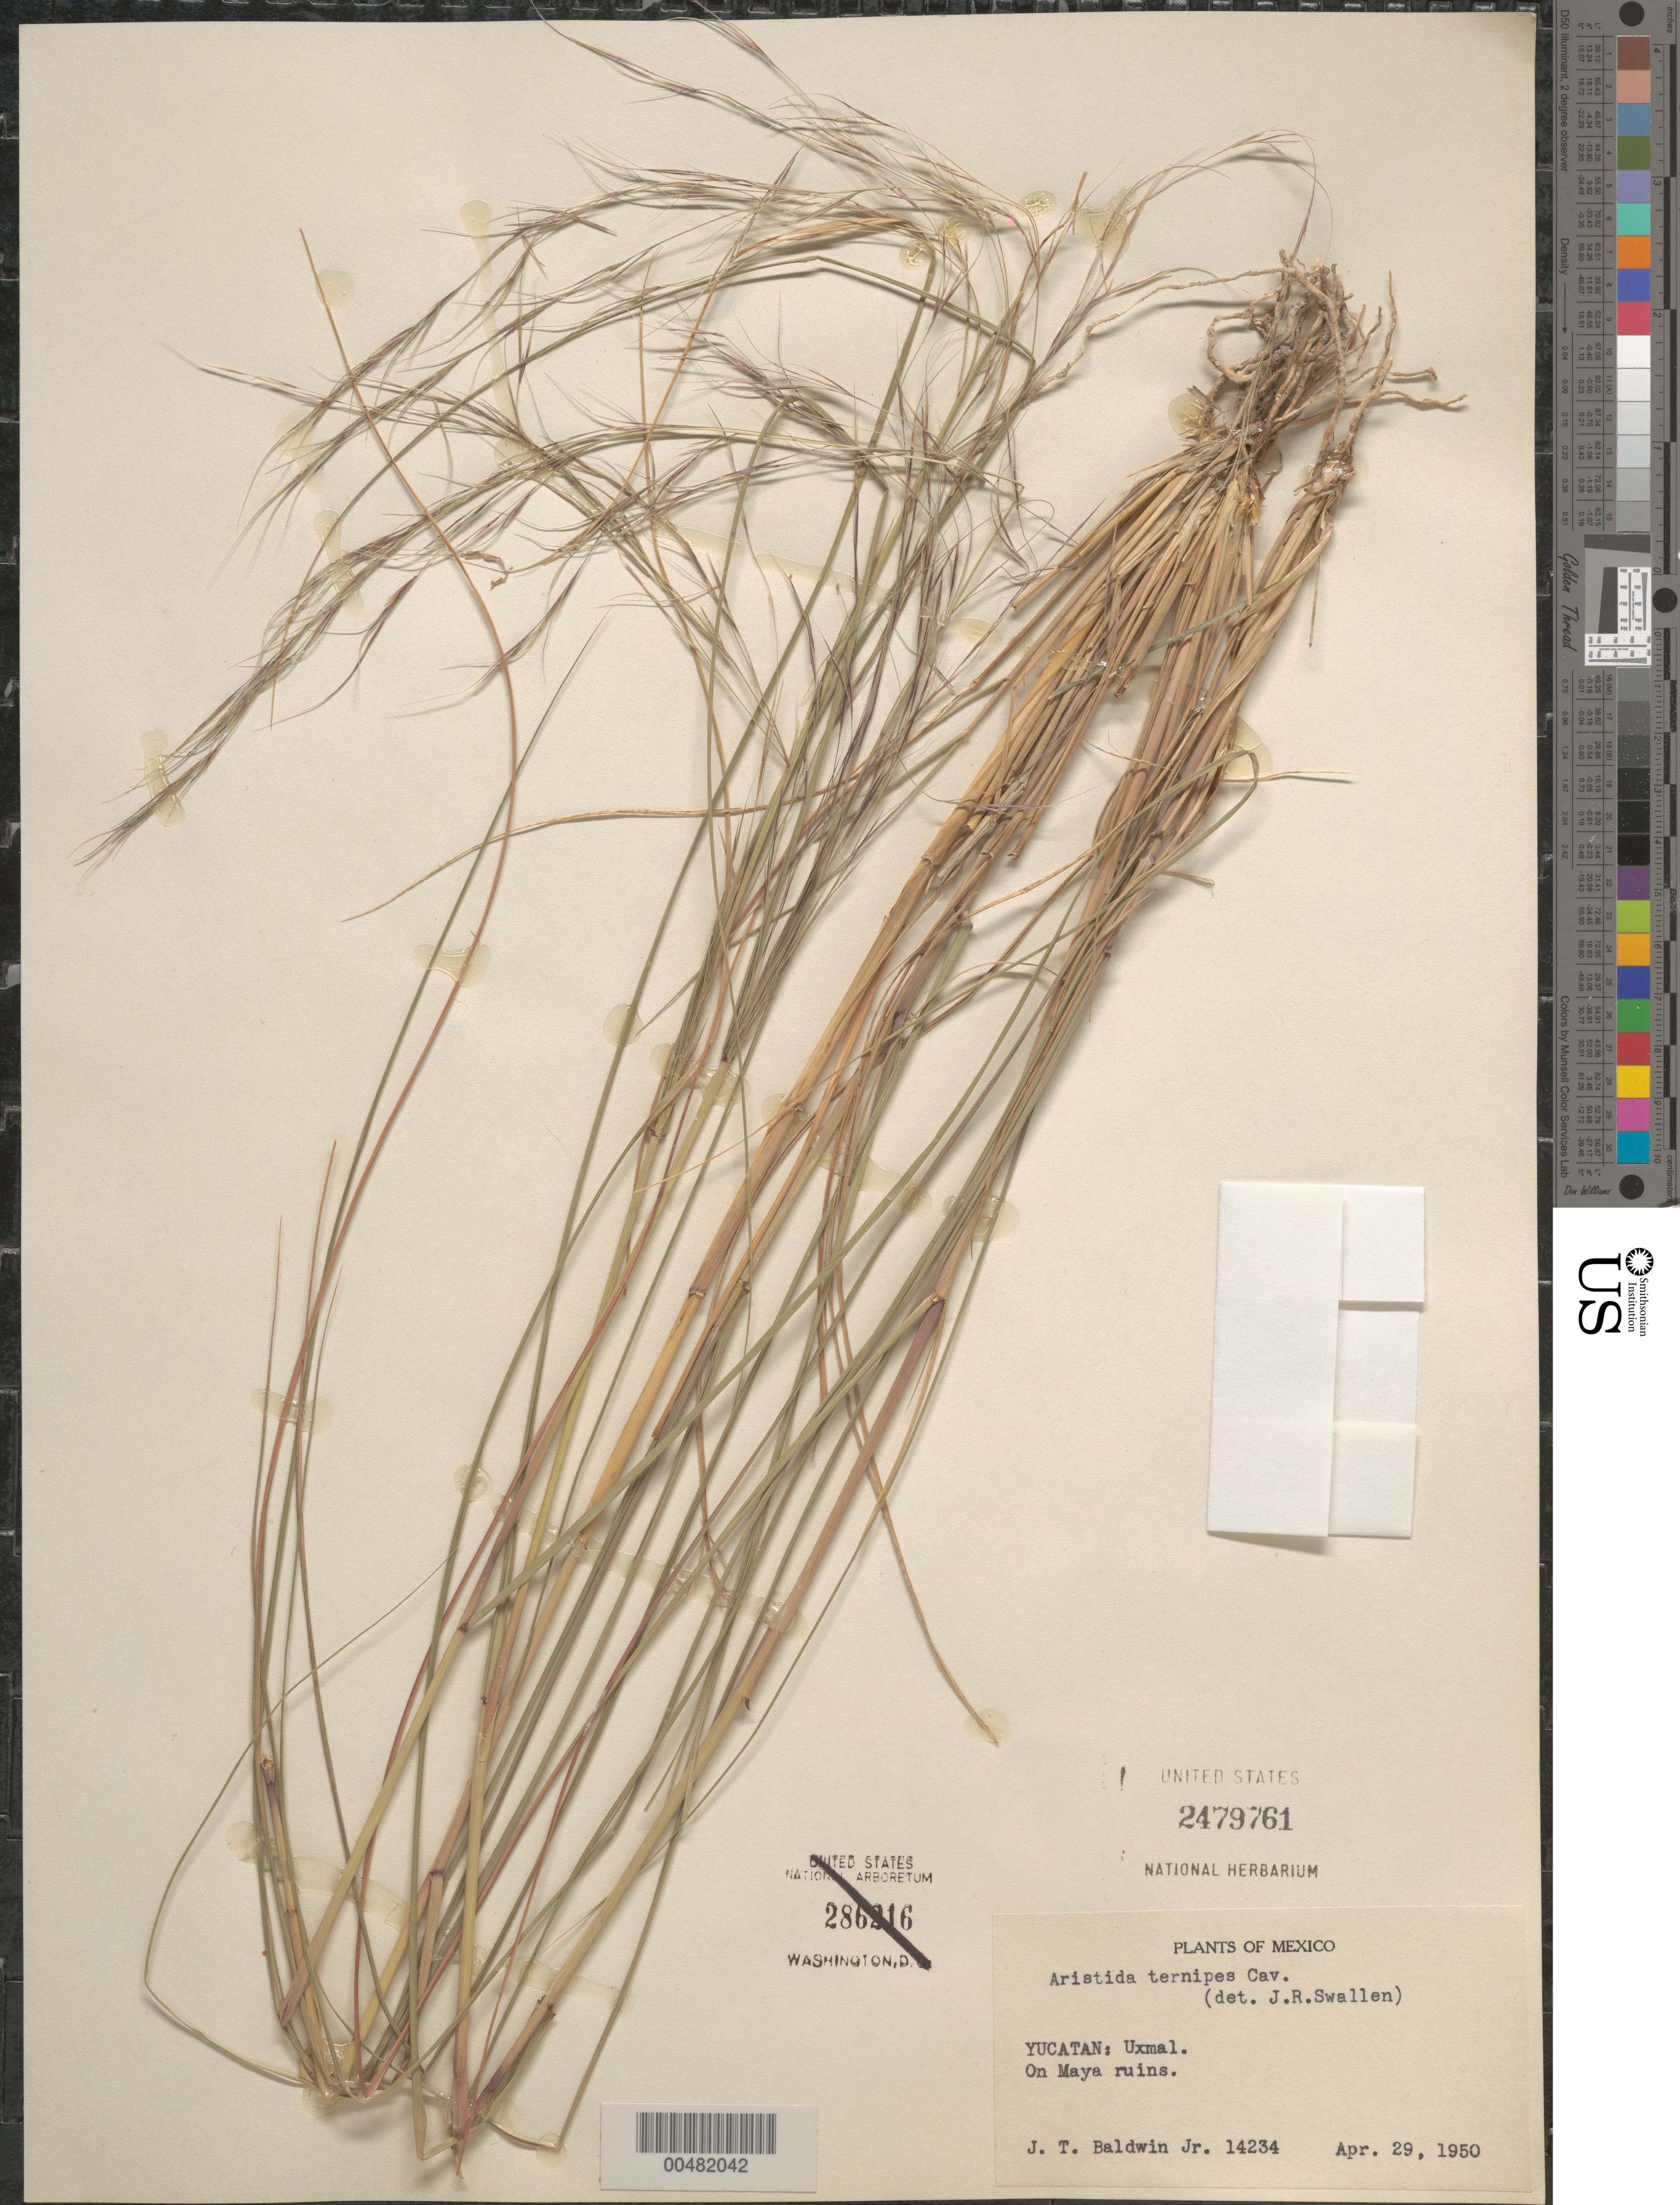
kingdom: Plantae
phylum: Tracheophyta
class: Liliopsida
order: Poales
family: Poaceae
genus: Aristida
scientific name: Aristida ternipes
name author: Cav.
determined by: Swallen, Jason R.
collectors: J. T. Baldwin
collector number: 14234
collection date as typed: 29 Apr 1950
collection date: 1950-04-29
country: Mexico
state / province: Yucatan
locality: Uxmal, on Maya ruins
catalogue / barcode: US 2479761